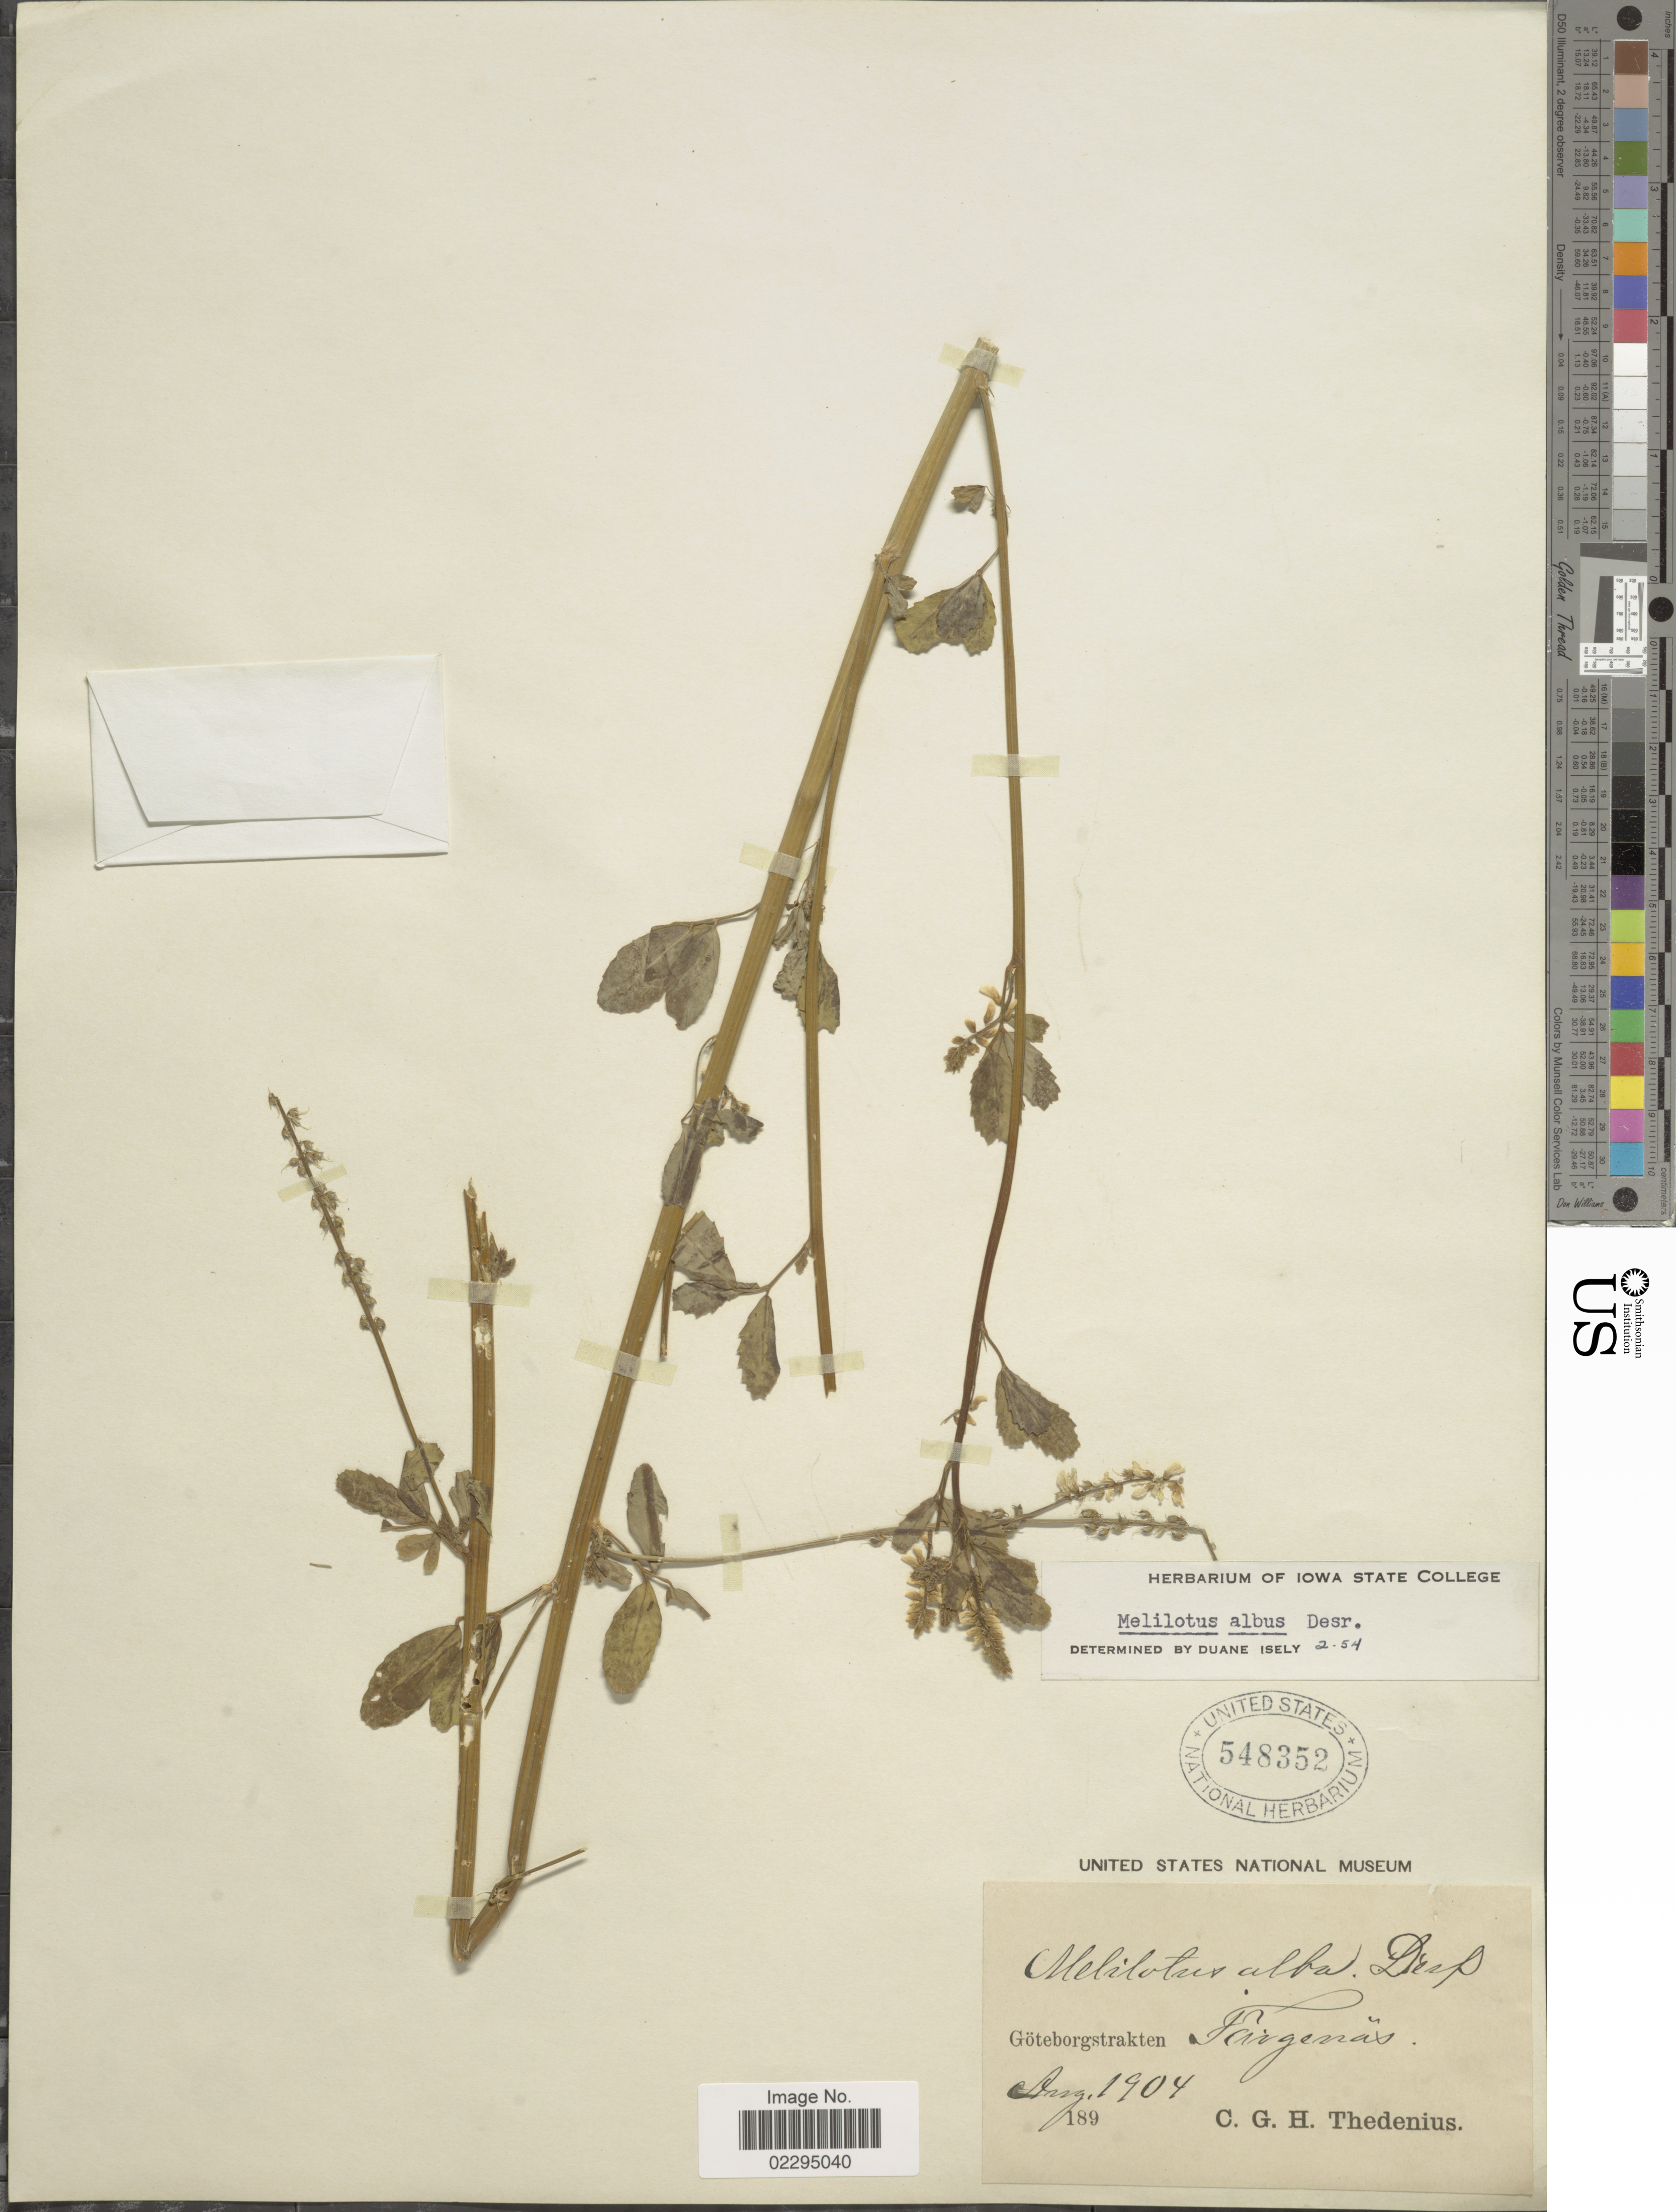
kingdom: Plantae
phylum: Tracheophyta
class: Magnoliopsida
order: Fabales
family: Fabaceae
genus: Melilotus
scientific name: Melilotus albus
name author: Medik.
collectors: C. Thedenius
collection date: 1904-08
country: Sweden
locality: Goteborgstrakten Fargenas [interpreted].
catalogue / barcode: US 548352